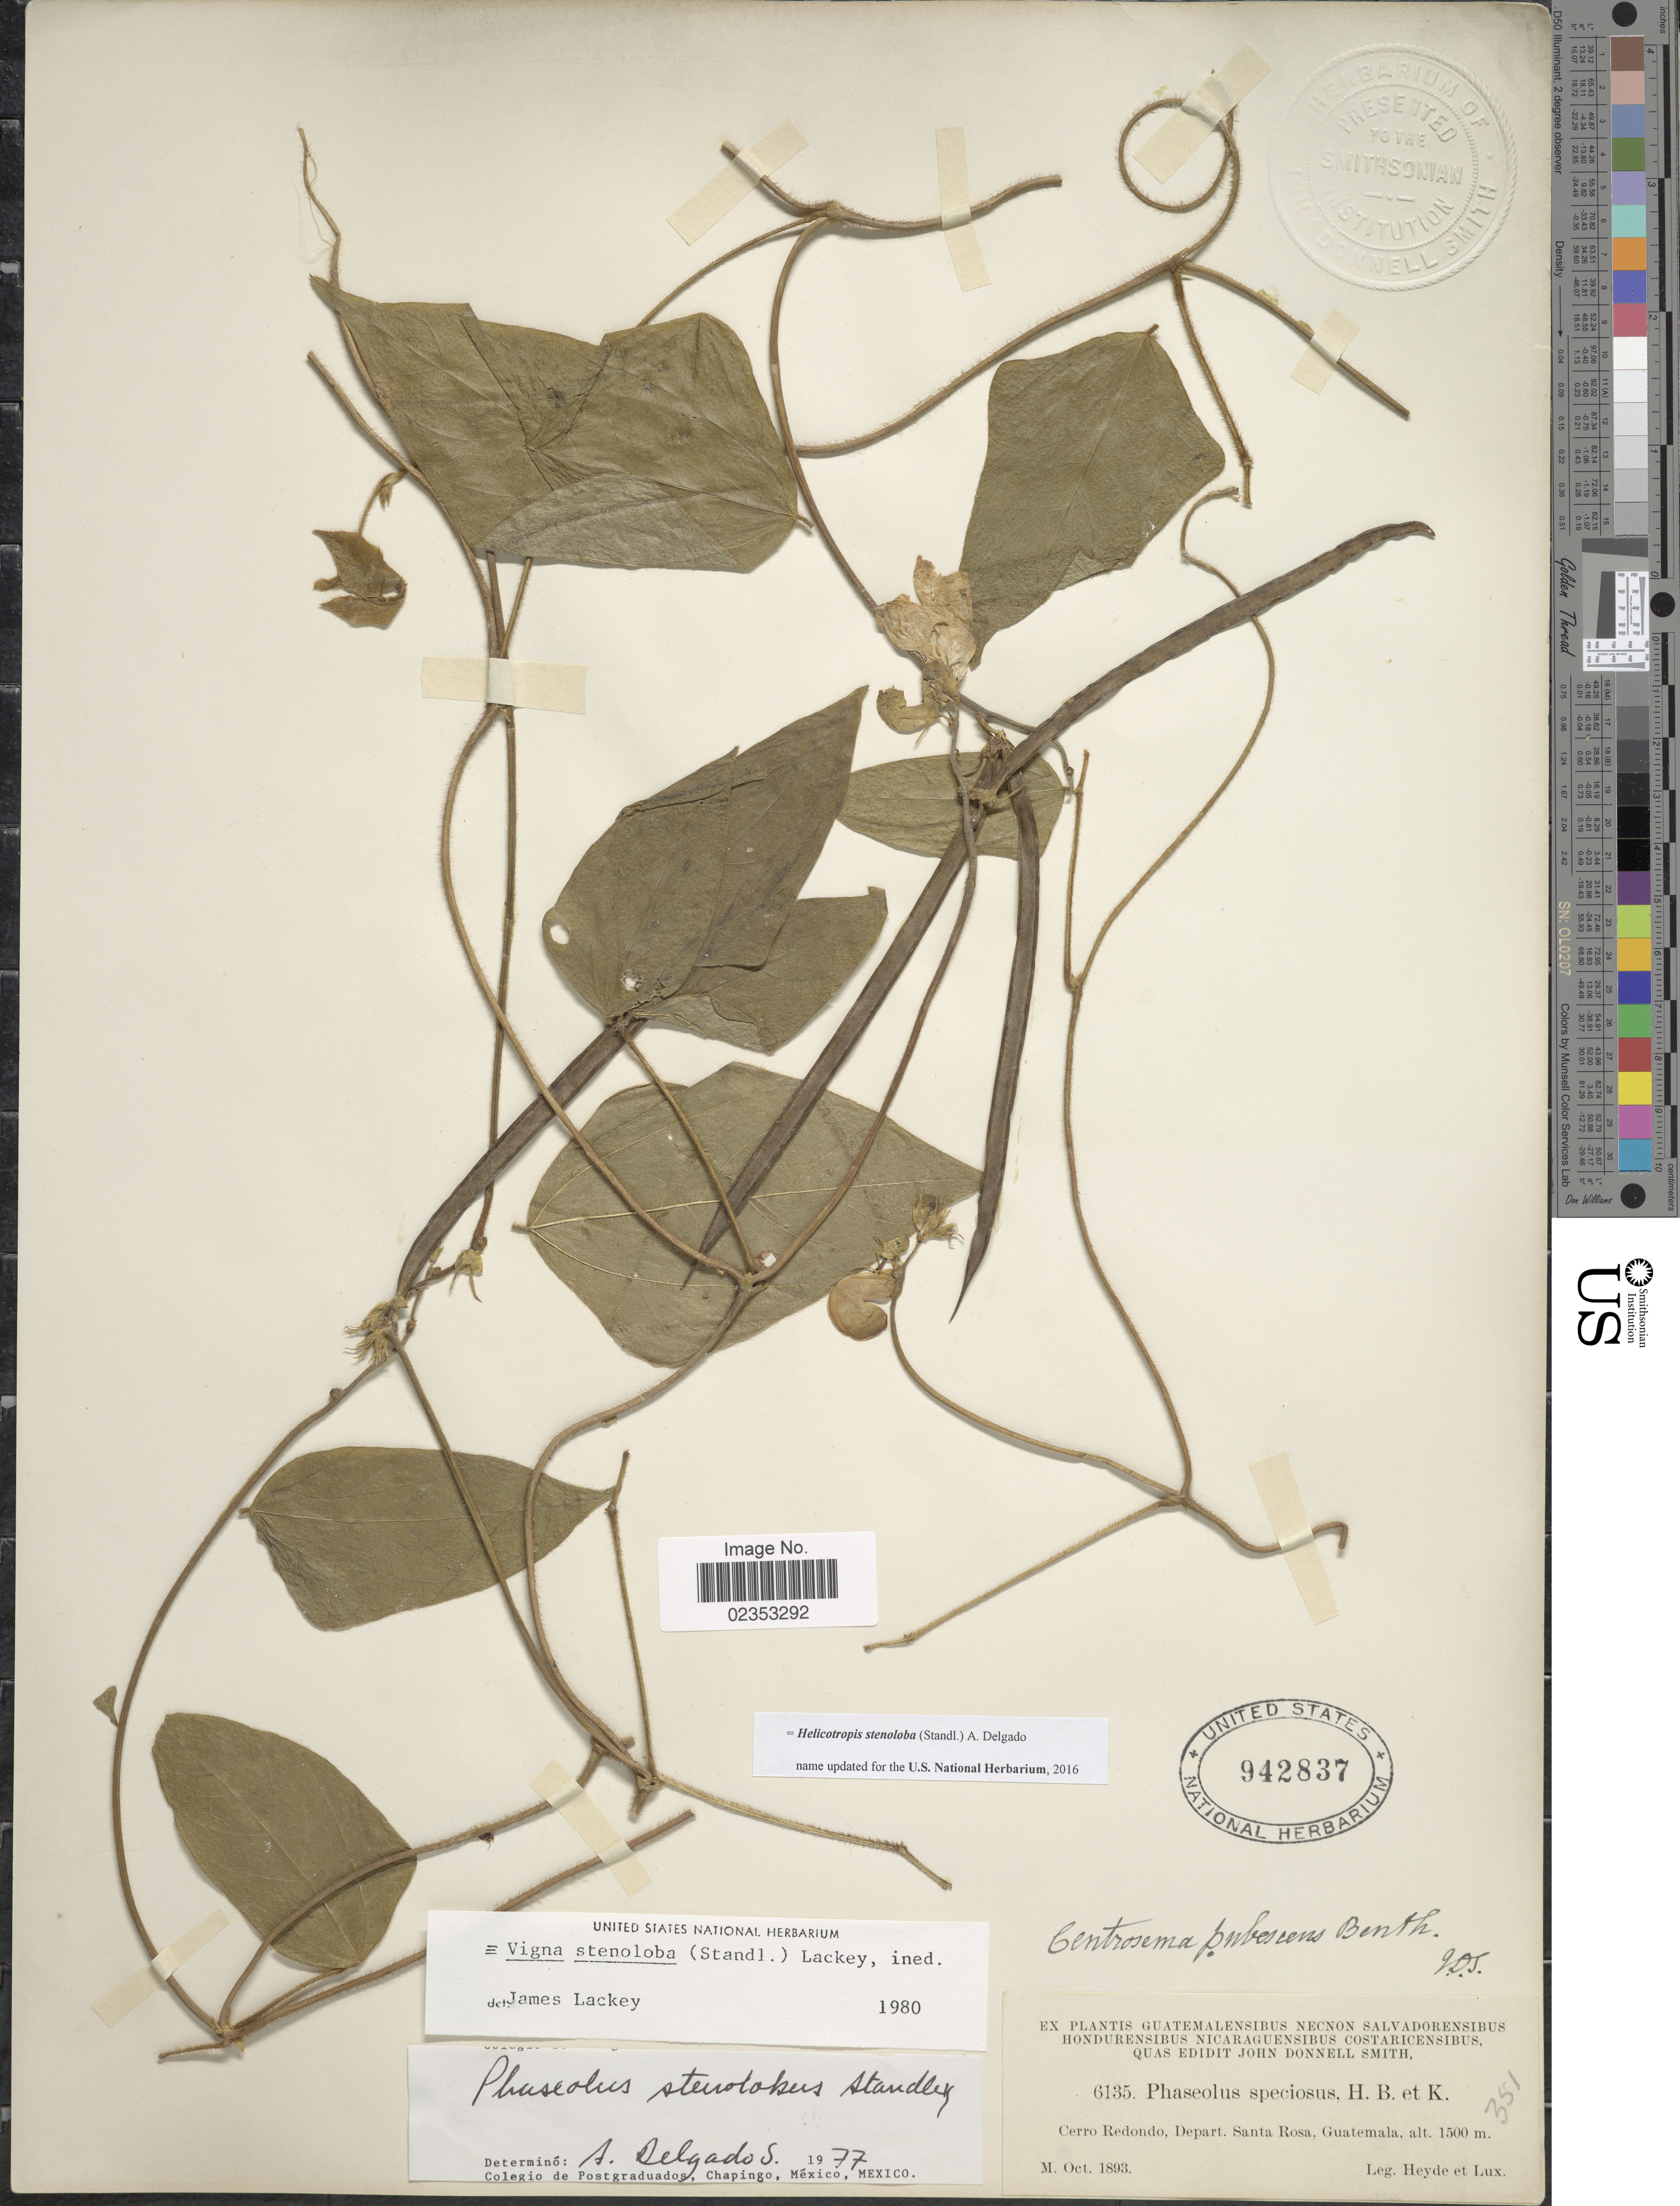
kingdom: Plantae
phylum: Tracheophyta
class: Magnoliopsida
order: Fabales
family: Fabaceae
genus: Helicotropis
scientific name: Helicotropis stenoloba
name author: (Standl.) A. Delgado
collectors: Heyde & Lux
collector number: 6135/351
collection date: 1893-10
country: Guatemala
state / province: Santa Rosa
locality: Cerro Redondo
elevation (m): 1500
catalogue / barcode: US 942837